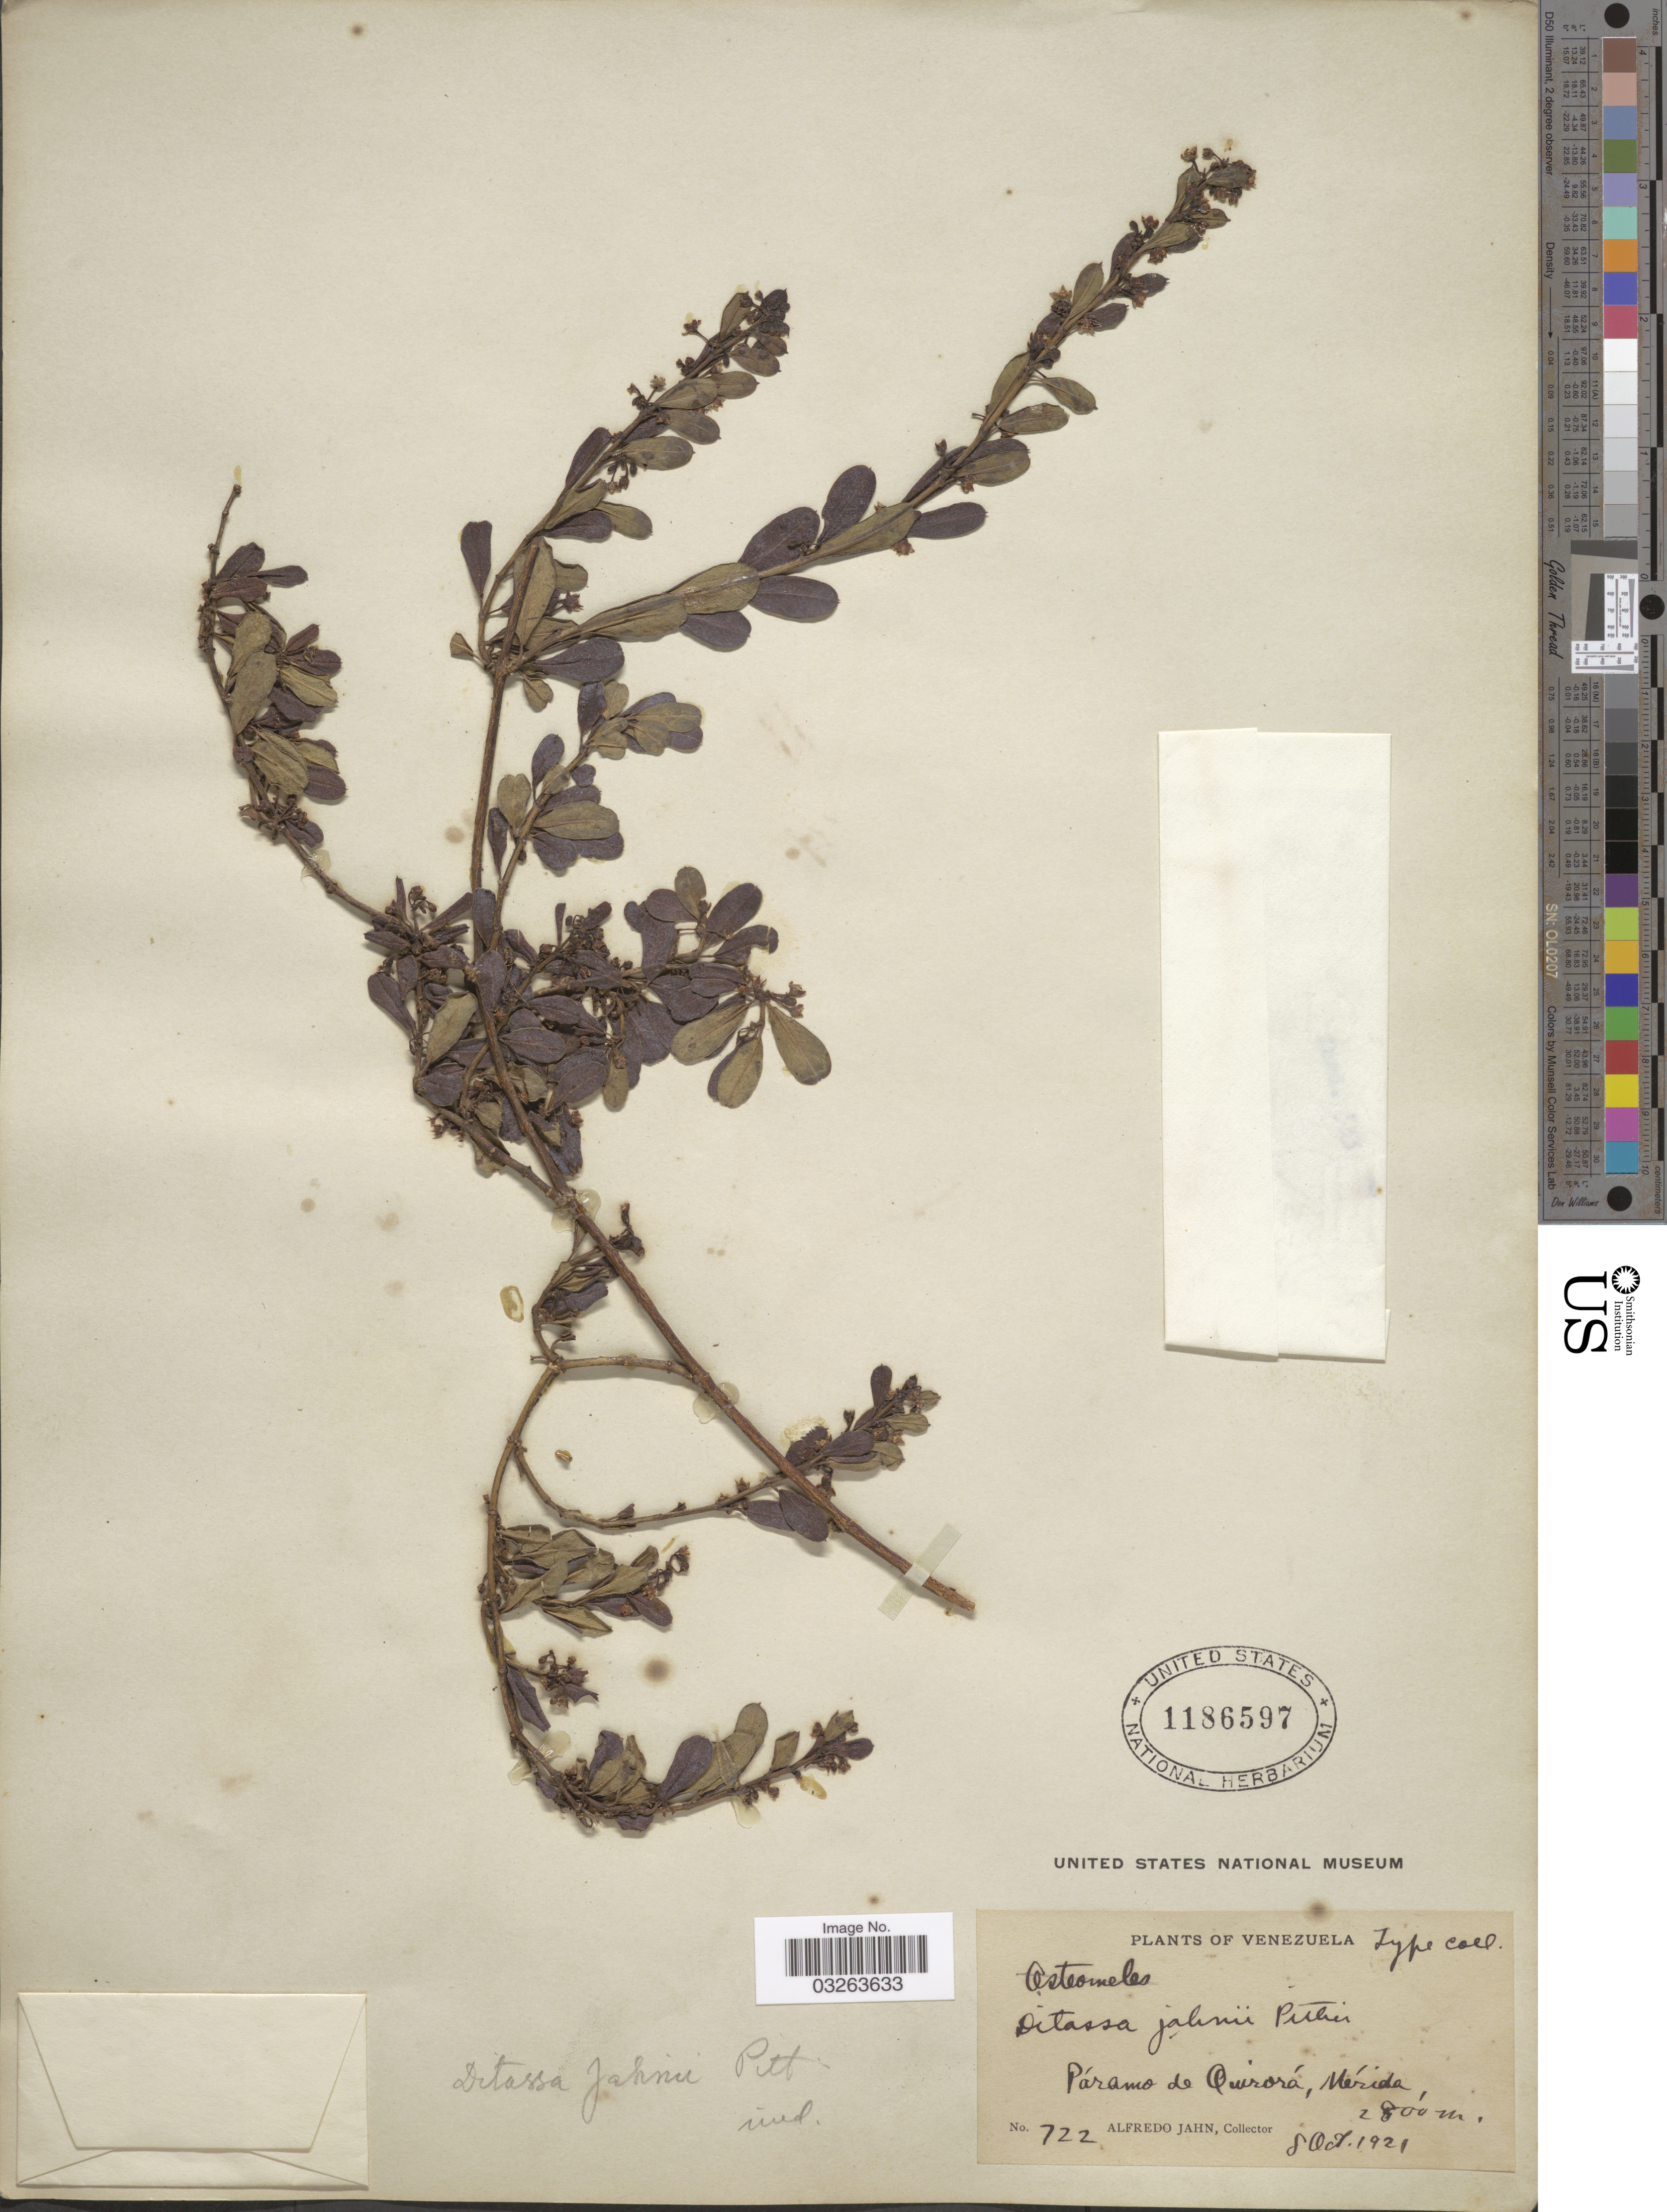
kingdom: Plantae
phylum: Tracheophyta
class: Magnoliopsida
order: Gentianales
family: Apocynaceae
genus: Ditassa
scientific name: Ditassa sp.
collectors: A. Jahn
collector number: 722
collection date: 1921-10-08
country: Venezuela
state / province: Mérida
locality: Páramo de Quirorá.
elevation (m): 2800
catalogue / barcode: US 1186597